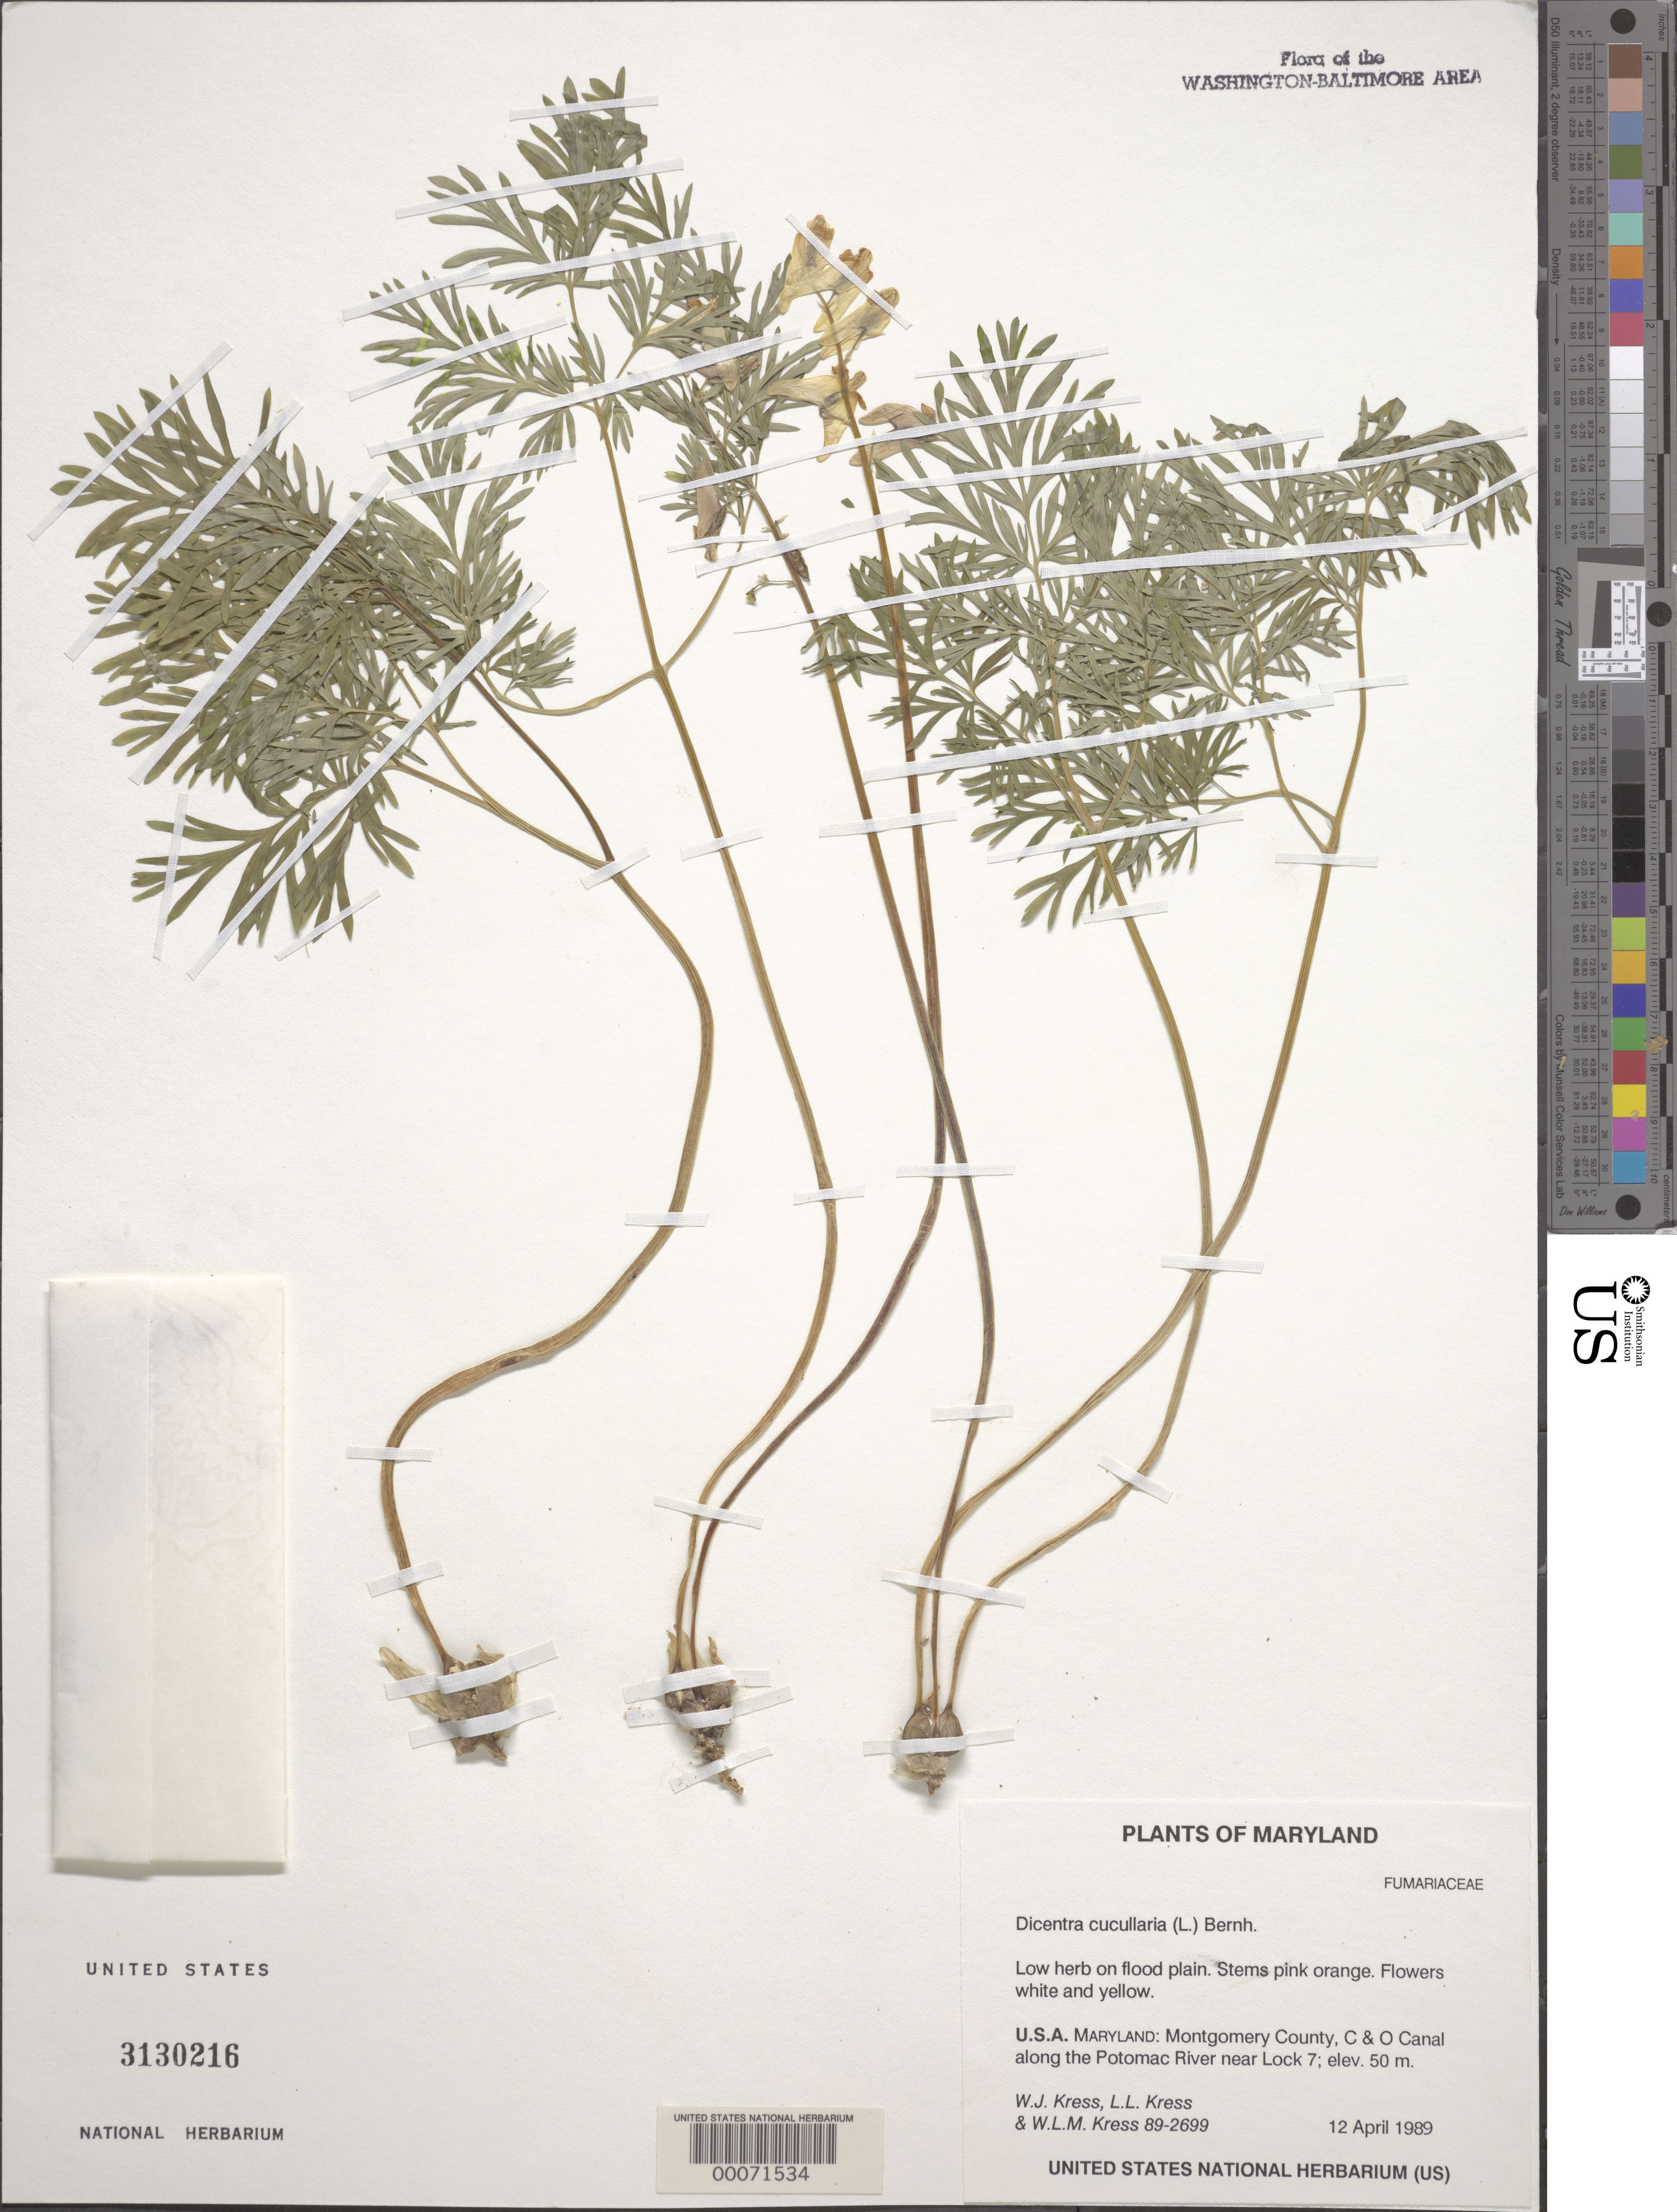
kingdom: Plantae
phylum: Tracheophyta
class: Magnoliopsida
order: Ranunculales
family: Papaveraceae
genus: Dicentra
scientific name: Dicentra cucullaria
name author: (L.) Bernh.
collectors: W. J. Kress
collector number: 89-2699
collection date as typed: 12 Apr 1989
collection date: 1989-04-12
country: United States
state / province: Maryland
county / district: Montgomery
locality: C & O Canal along the Potomac River near Lock 7 C. & O. Canal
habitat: On flood plain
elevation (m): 50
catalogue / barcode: US 3130216